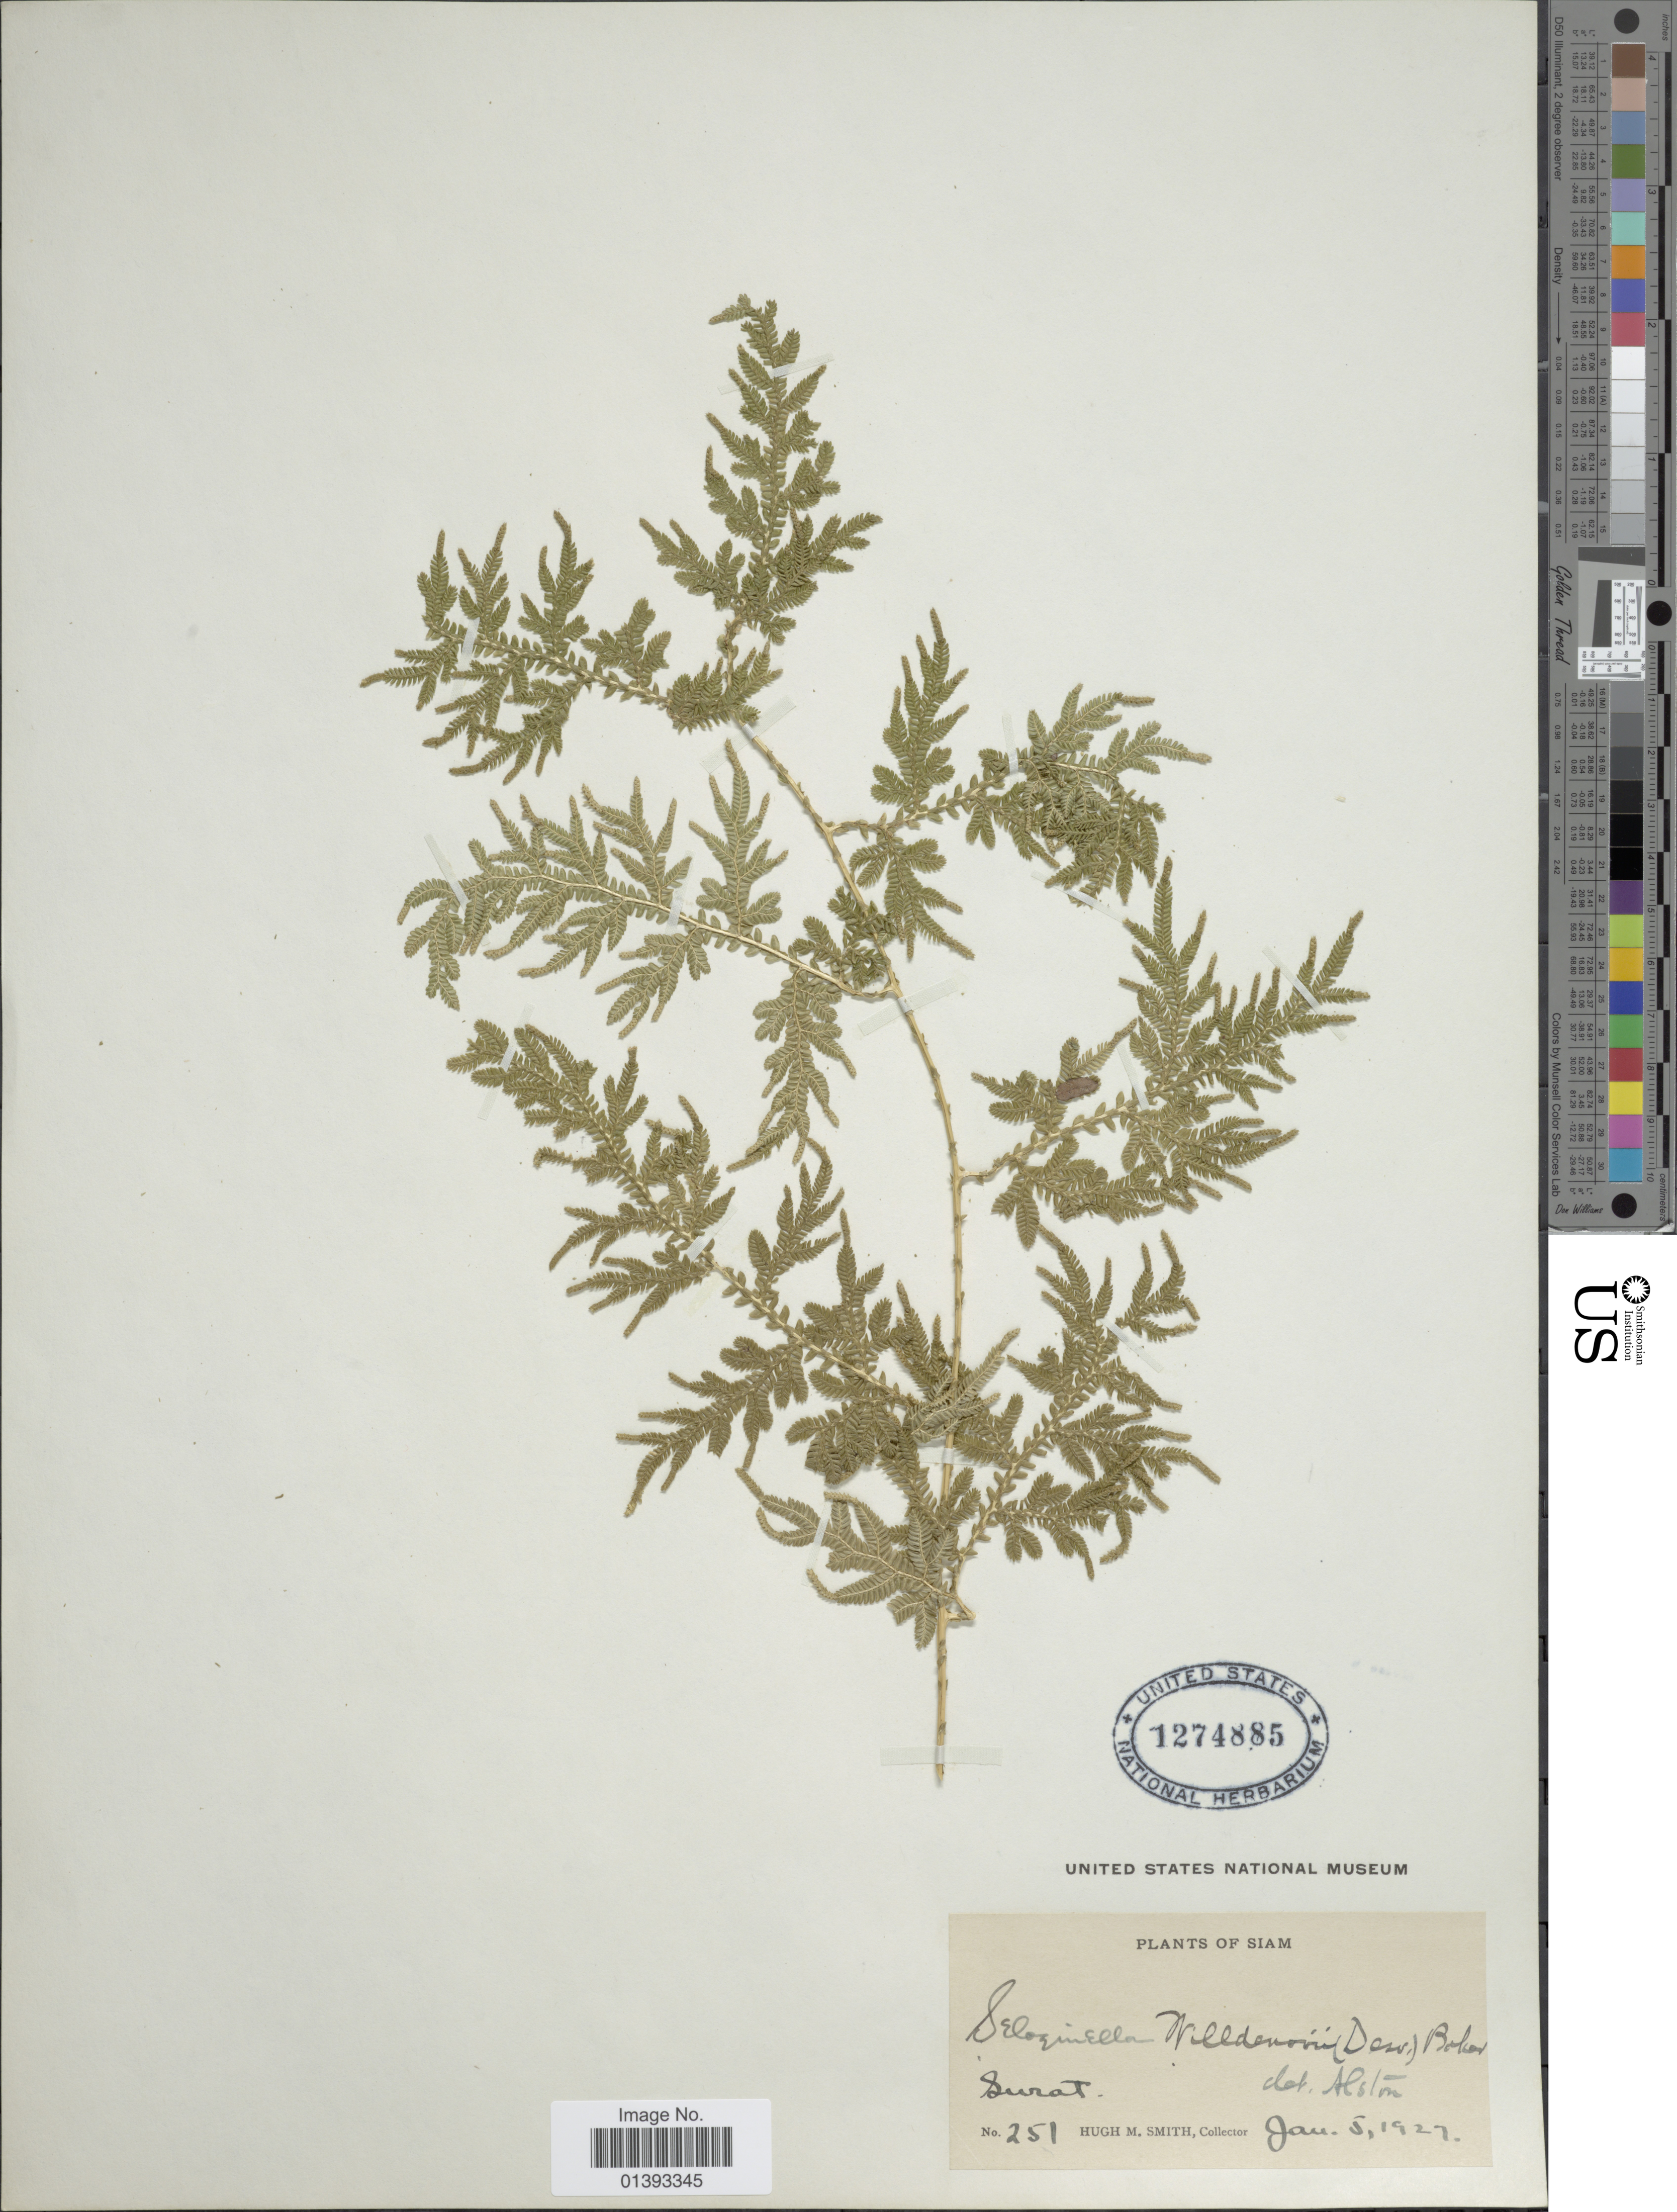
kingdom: Plantae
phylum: Tracheophyta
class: Lycopodiopsida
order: Selaginellales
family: Selaginellaceae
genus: Selaginella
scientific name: Selaginella willdenowii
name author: (Desv. ex Poir.) Baker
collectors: H. M. Smith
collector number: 251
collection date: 1927-01-05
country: Thailand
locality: Surat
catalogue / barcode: US 1274885